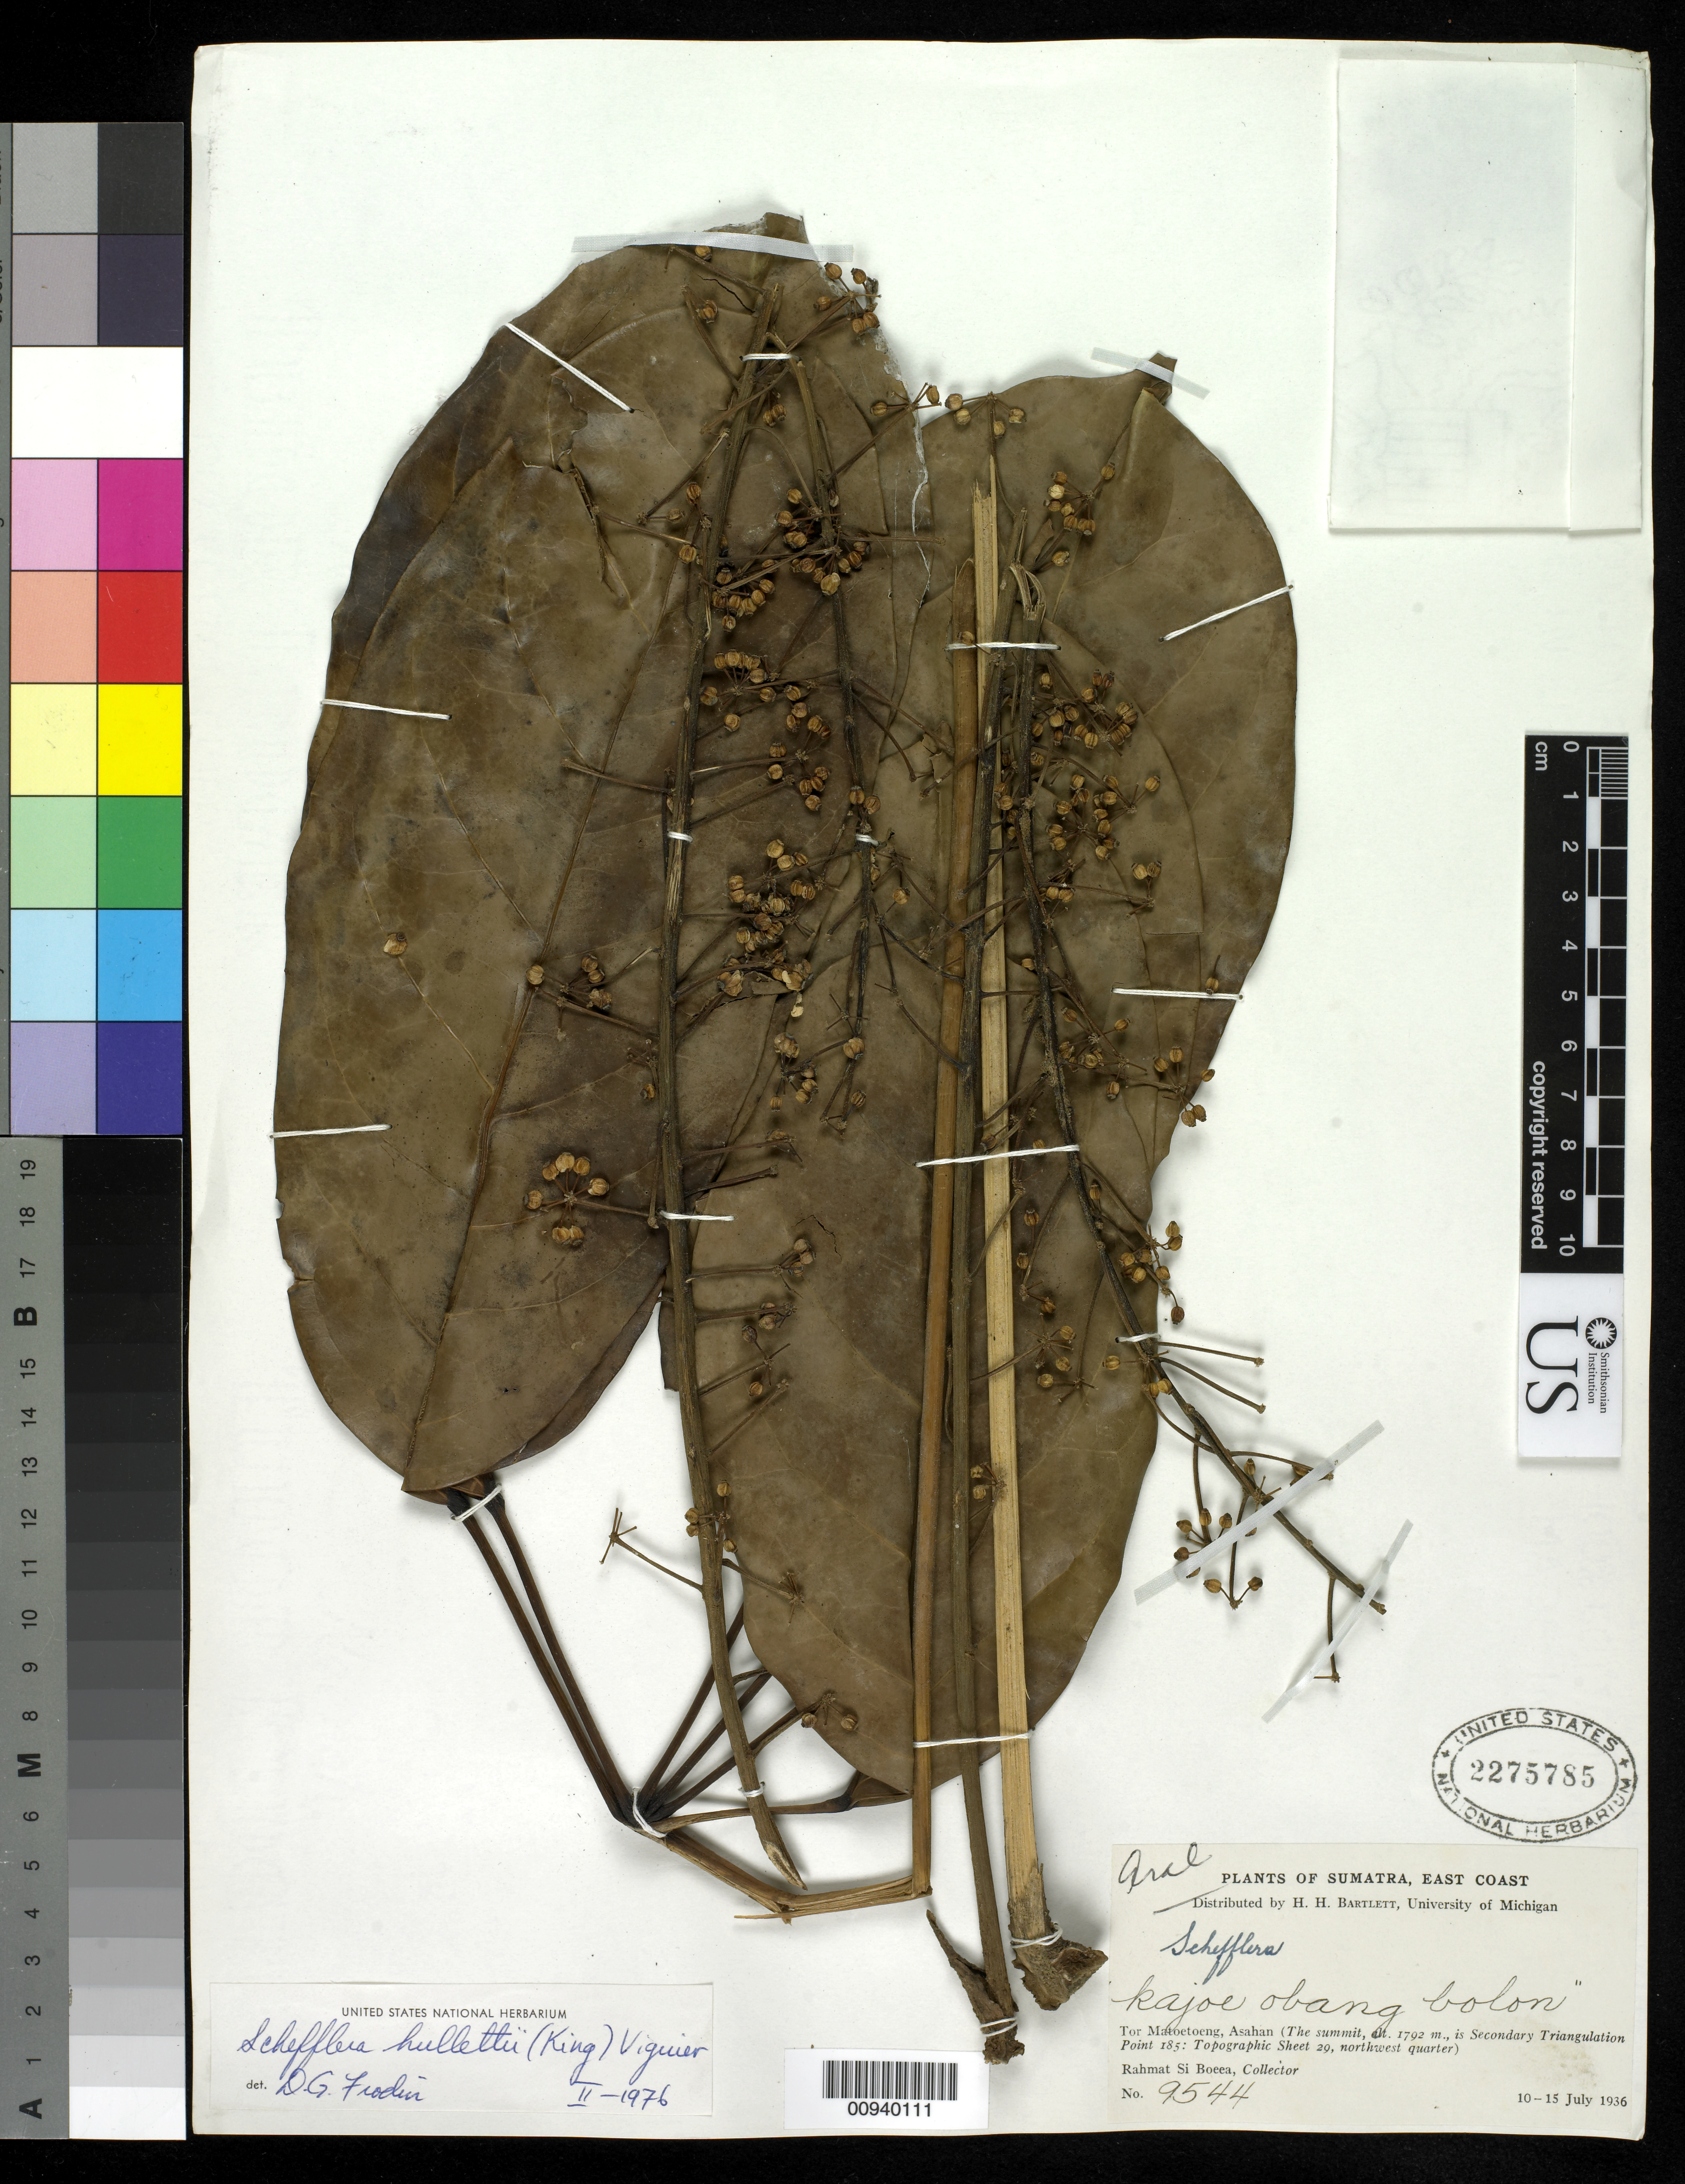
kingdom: Plantae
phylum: Tracheophyta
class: Magnoliopsida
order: Apiales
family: Araliaceae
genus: Heptapleurum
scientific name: Heptapleurum hullettii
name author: King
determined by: Wagner, W. L., (BOT), Smithsonian Institution - National Museum of Natural History (UNITED STATES)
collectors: Rahmat Si Boeea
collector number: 9544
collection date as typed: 10 Jul 1936 to 15 Jul 1936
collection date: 1936-07-10/1936-07-15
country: Indonesia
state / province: Sumatra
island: Sumatra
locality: Tor Mattoetoeng, Asahan (The summit.)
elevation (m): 1792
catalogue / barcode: US 2275785